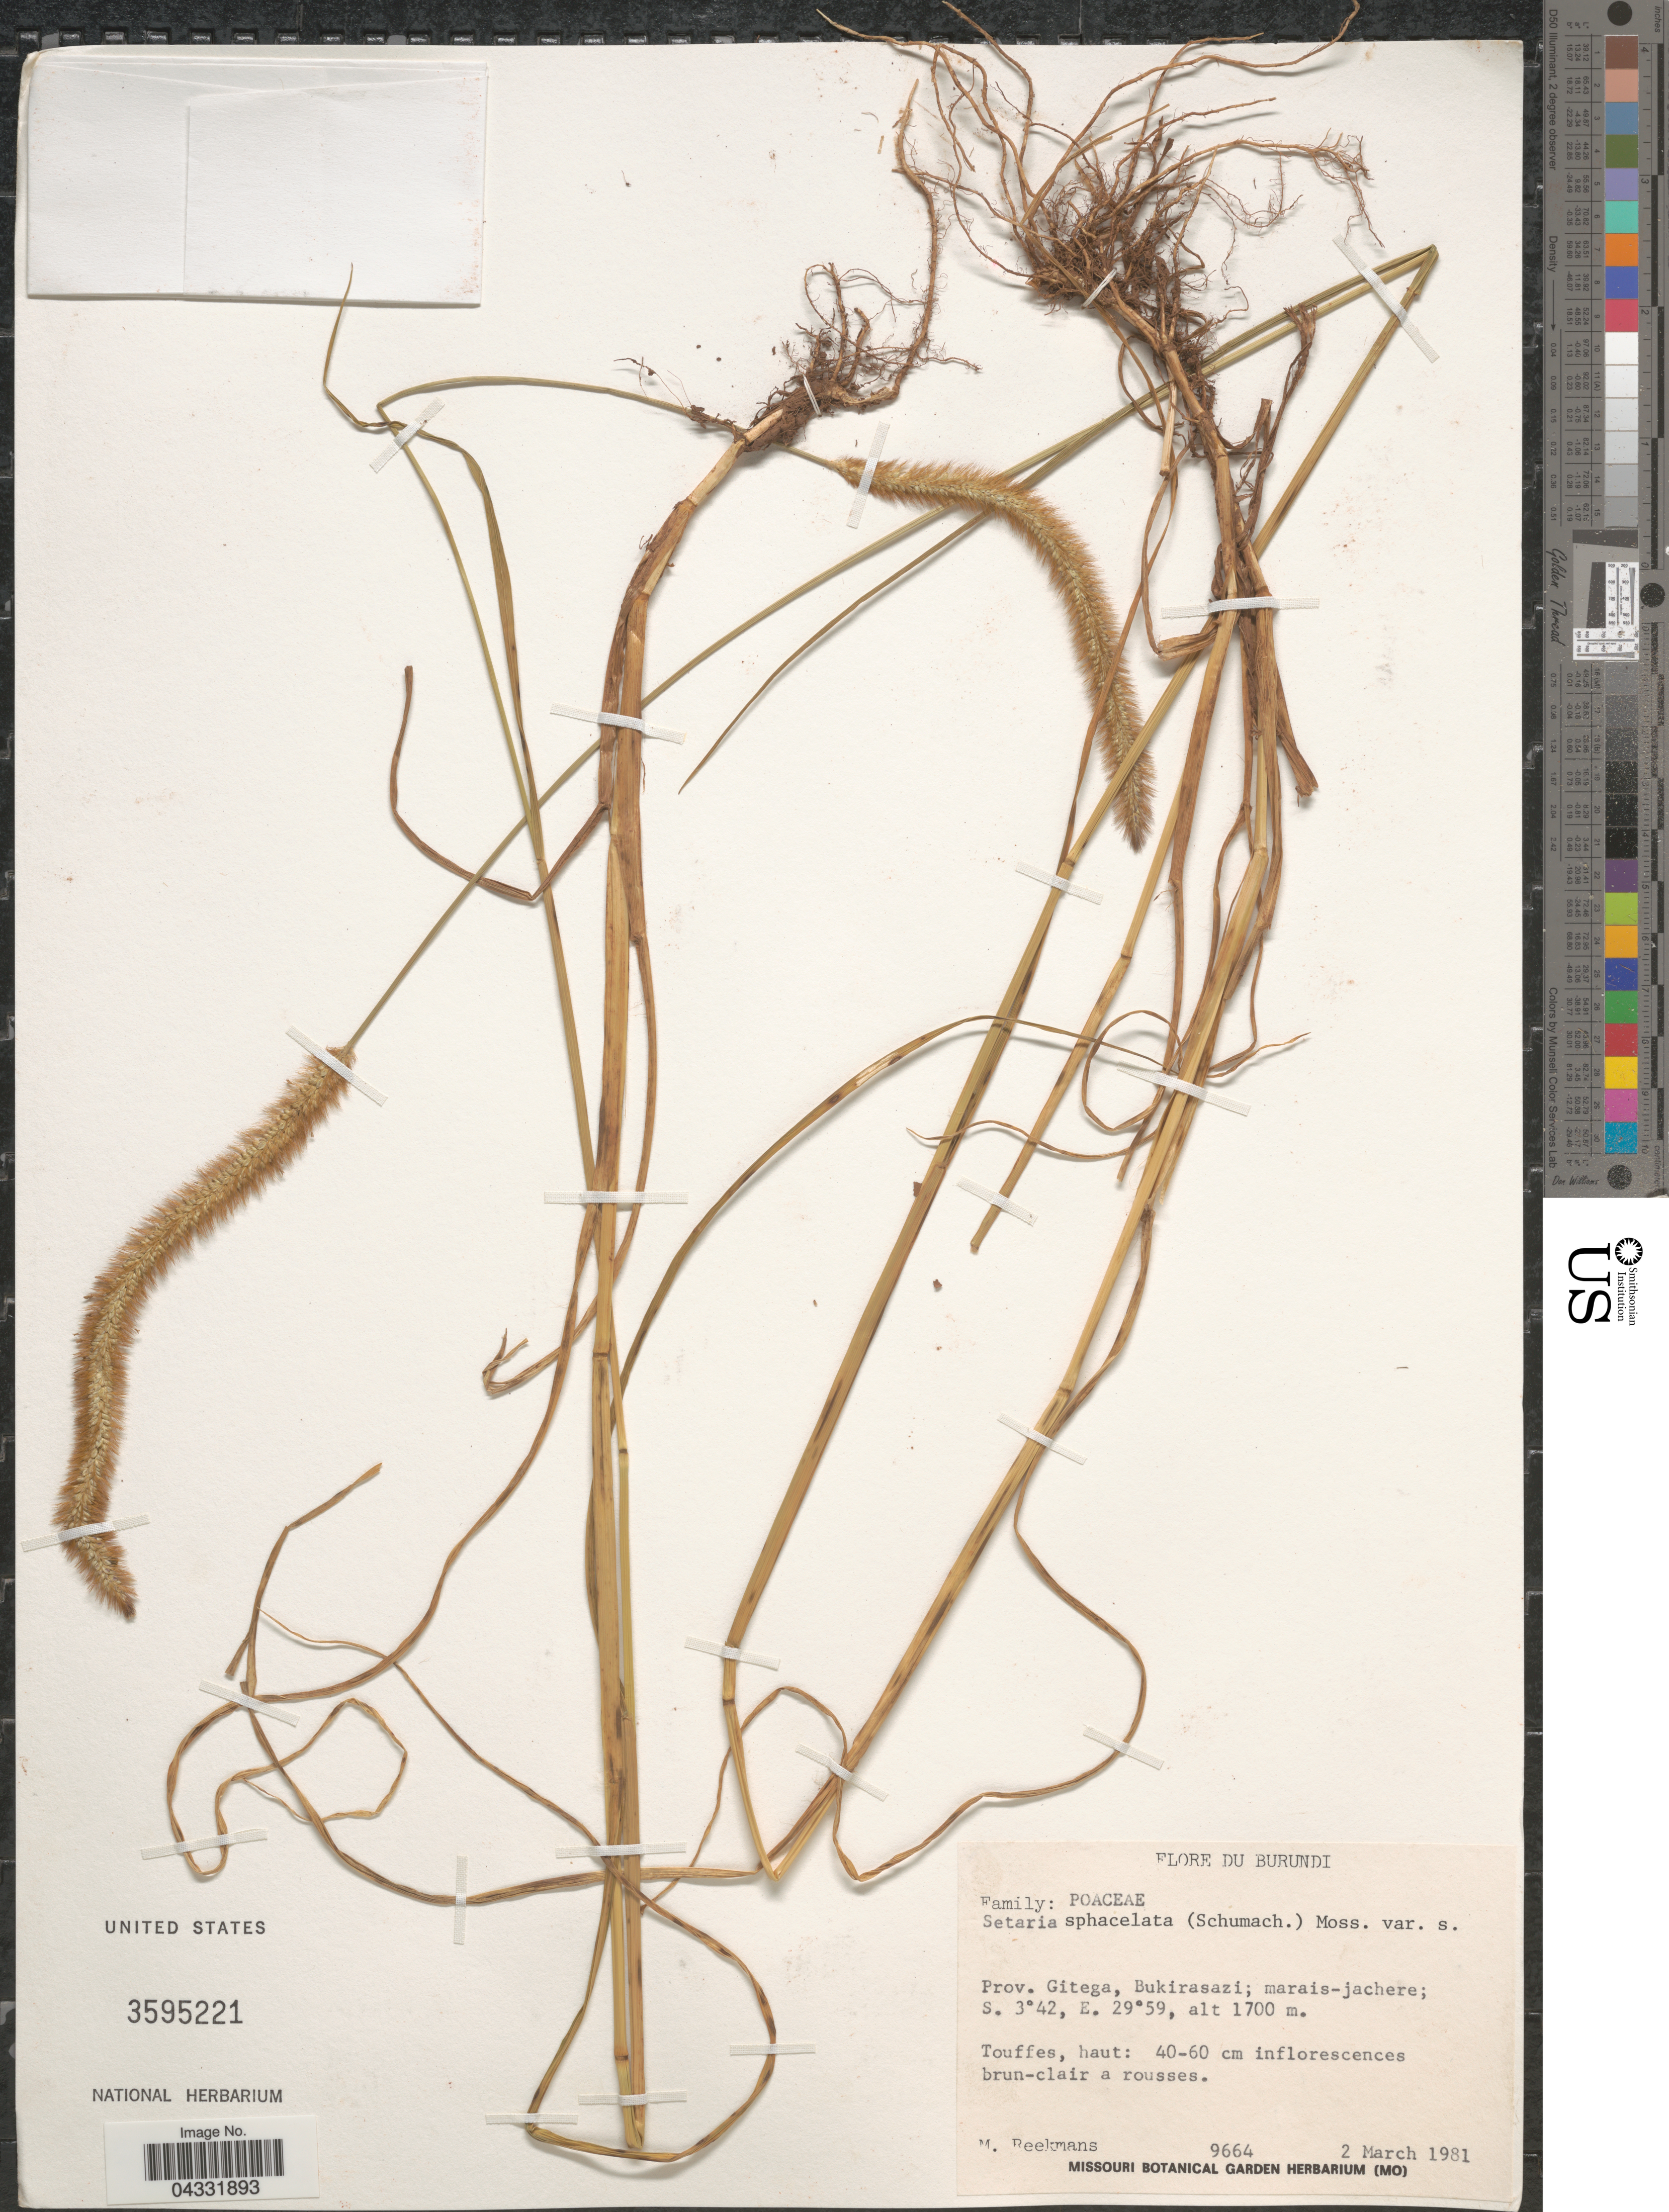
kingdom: Plantae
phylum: Tracheophyta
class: Liliopsida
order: Poales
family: Poaceae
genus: Setaria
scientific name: Setaria sphacelata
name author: (Schumach.) Stapf & Hubb. ex Moss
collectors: M. Reekmans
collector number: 9664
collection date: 1981-03-02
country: Burundi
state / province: Gitega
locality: Bukirasazi.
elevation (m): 1700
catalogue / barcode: US 3595221